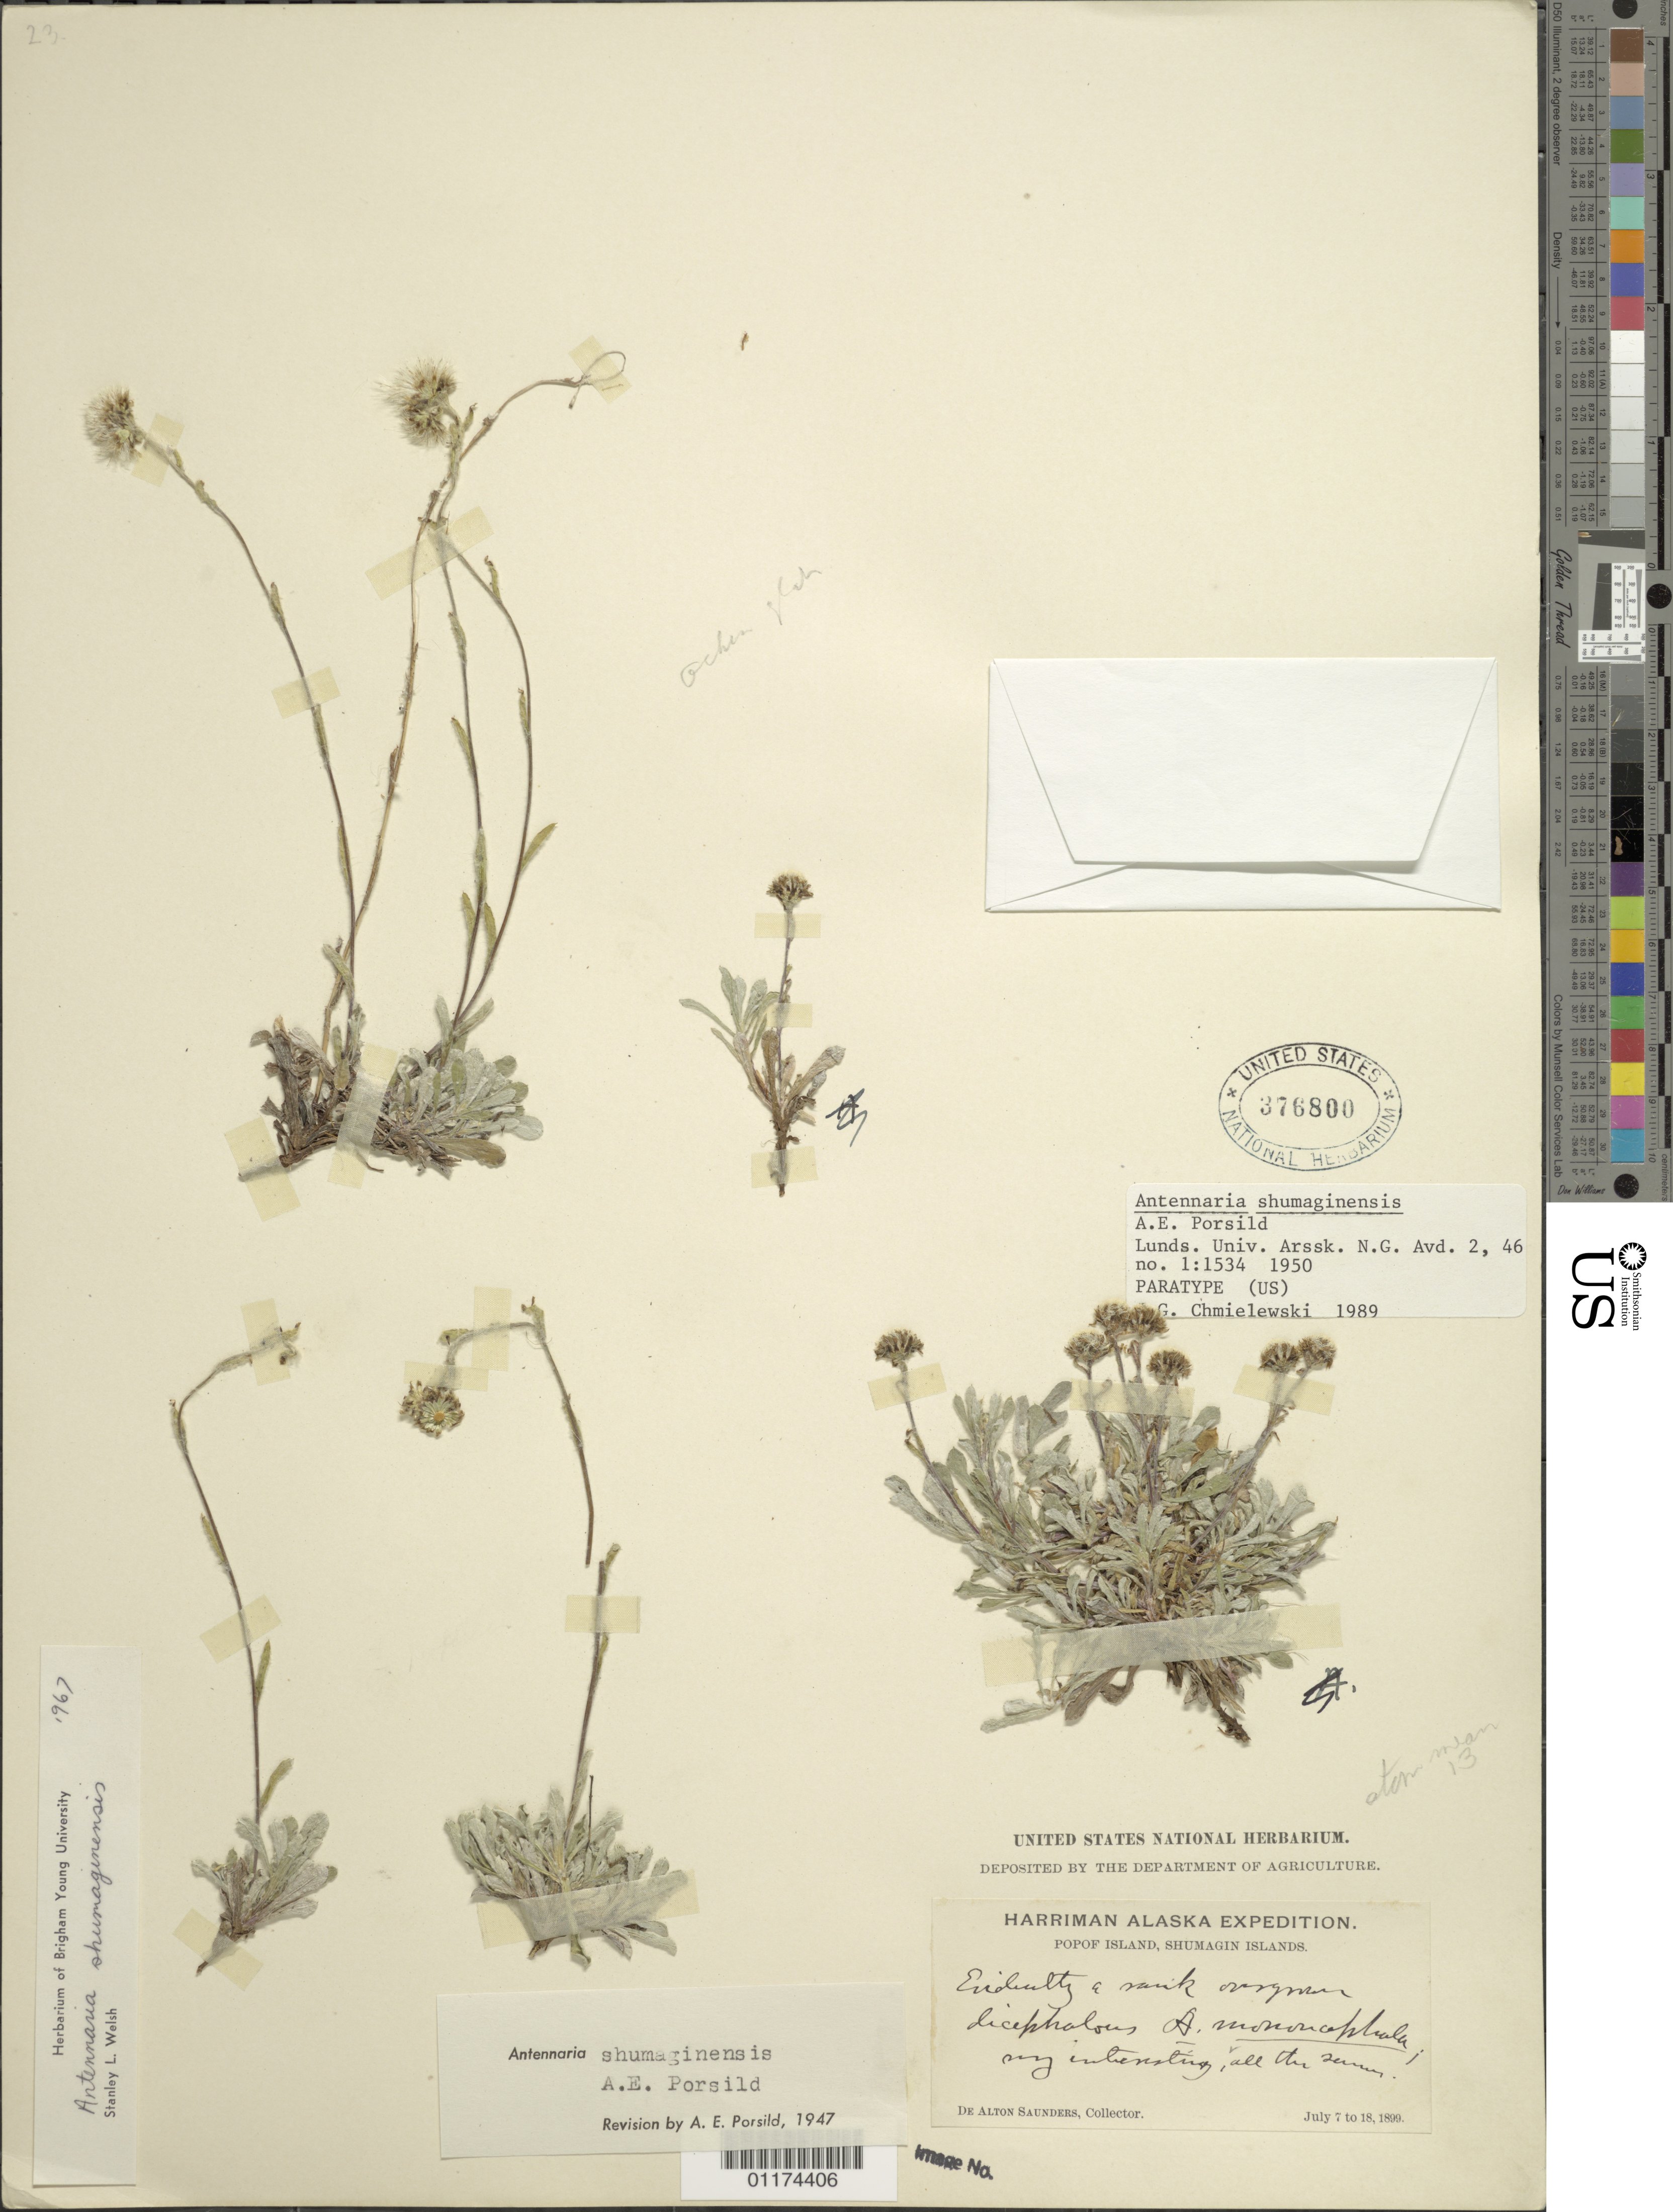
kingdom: Plantae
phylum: Tracheophyta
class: Magnoliopsida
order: Asterales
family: Asteraceae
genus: Antennaria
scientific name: Antennaria shumaginensis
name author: A.E. Porsild in Hultén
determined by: Chmielewski, J. G.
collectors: D. A. Saunders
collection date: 1899-07-07/1899-07-18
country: United States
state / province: Alaska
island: Popof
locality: Popof Island, Shumagin Islands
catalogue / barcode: US 376800